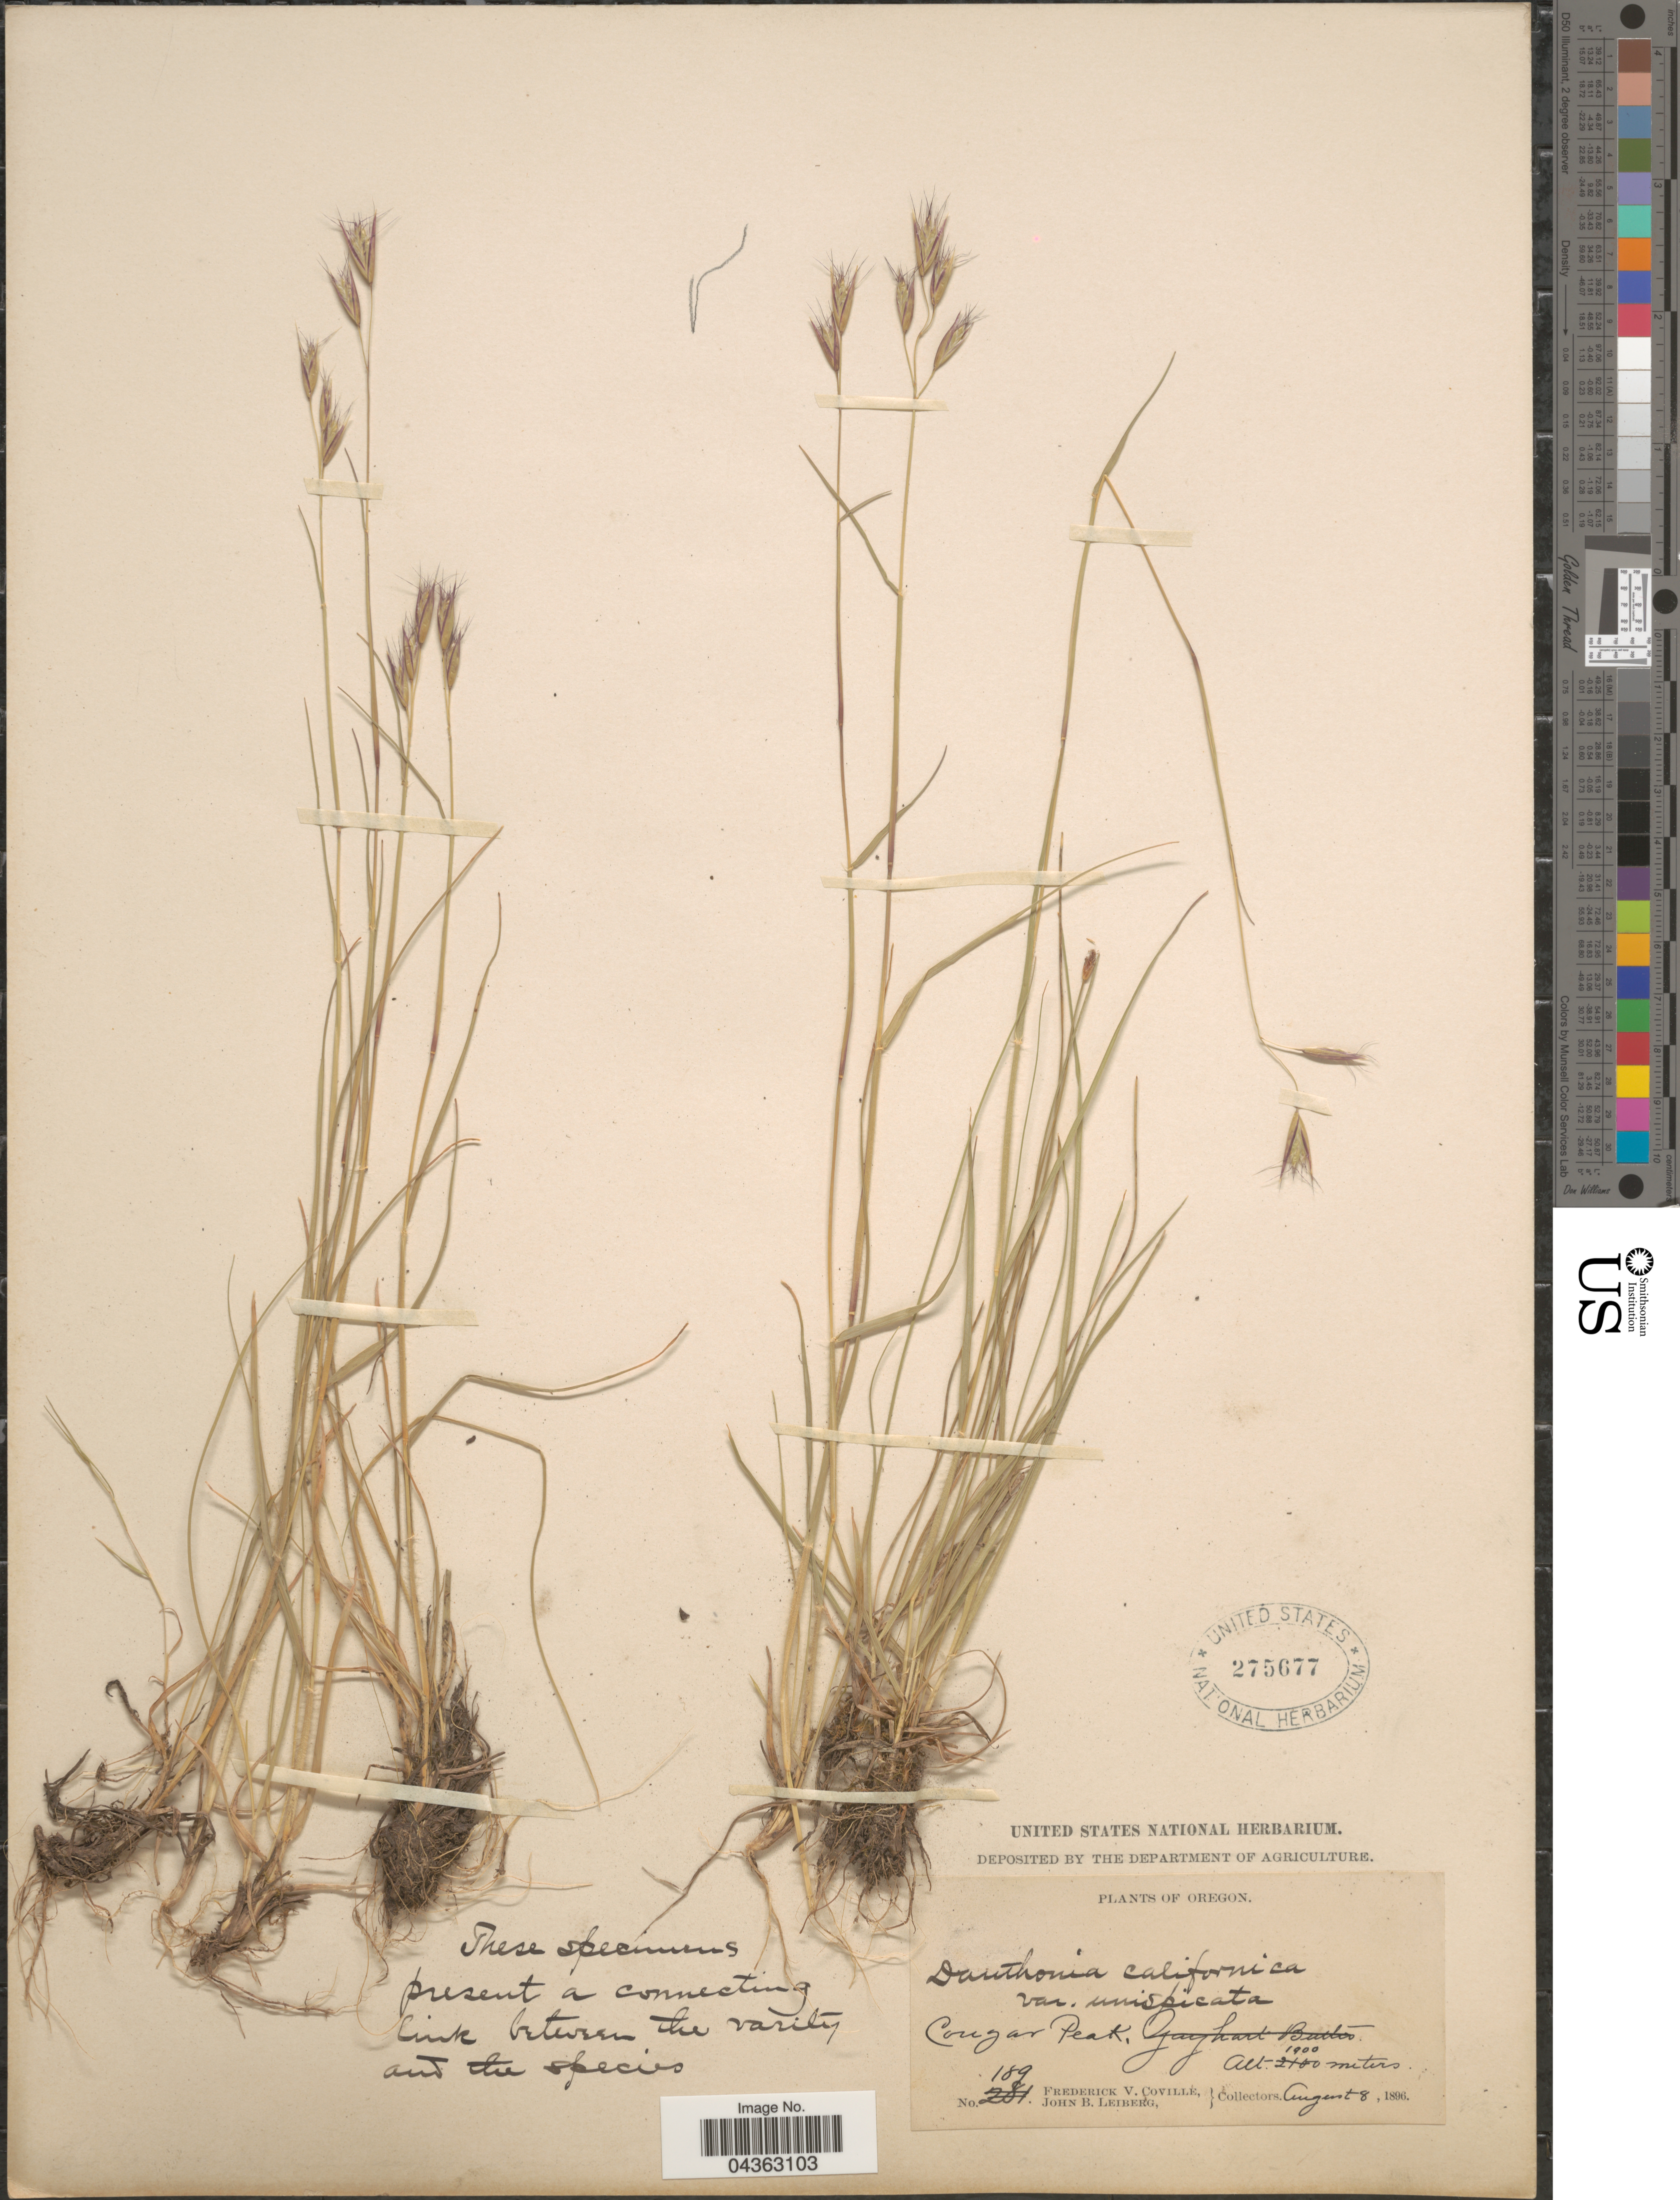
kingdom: Plantae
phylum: Tracheophyta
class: Liliopsida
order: Poales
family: Poaceae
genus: Danthonia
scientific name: Danthonia californica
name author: Bol.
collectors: F. V. Coville & J. B. Leiberg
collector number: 189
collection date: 1896-08-08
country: United States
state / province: Oregon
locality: Cougar Peak.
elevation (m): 1900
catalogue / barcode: US 275677